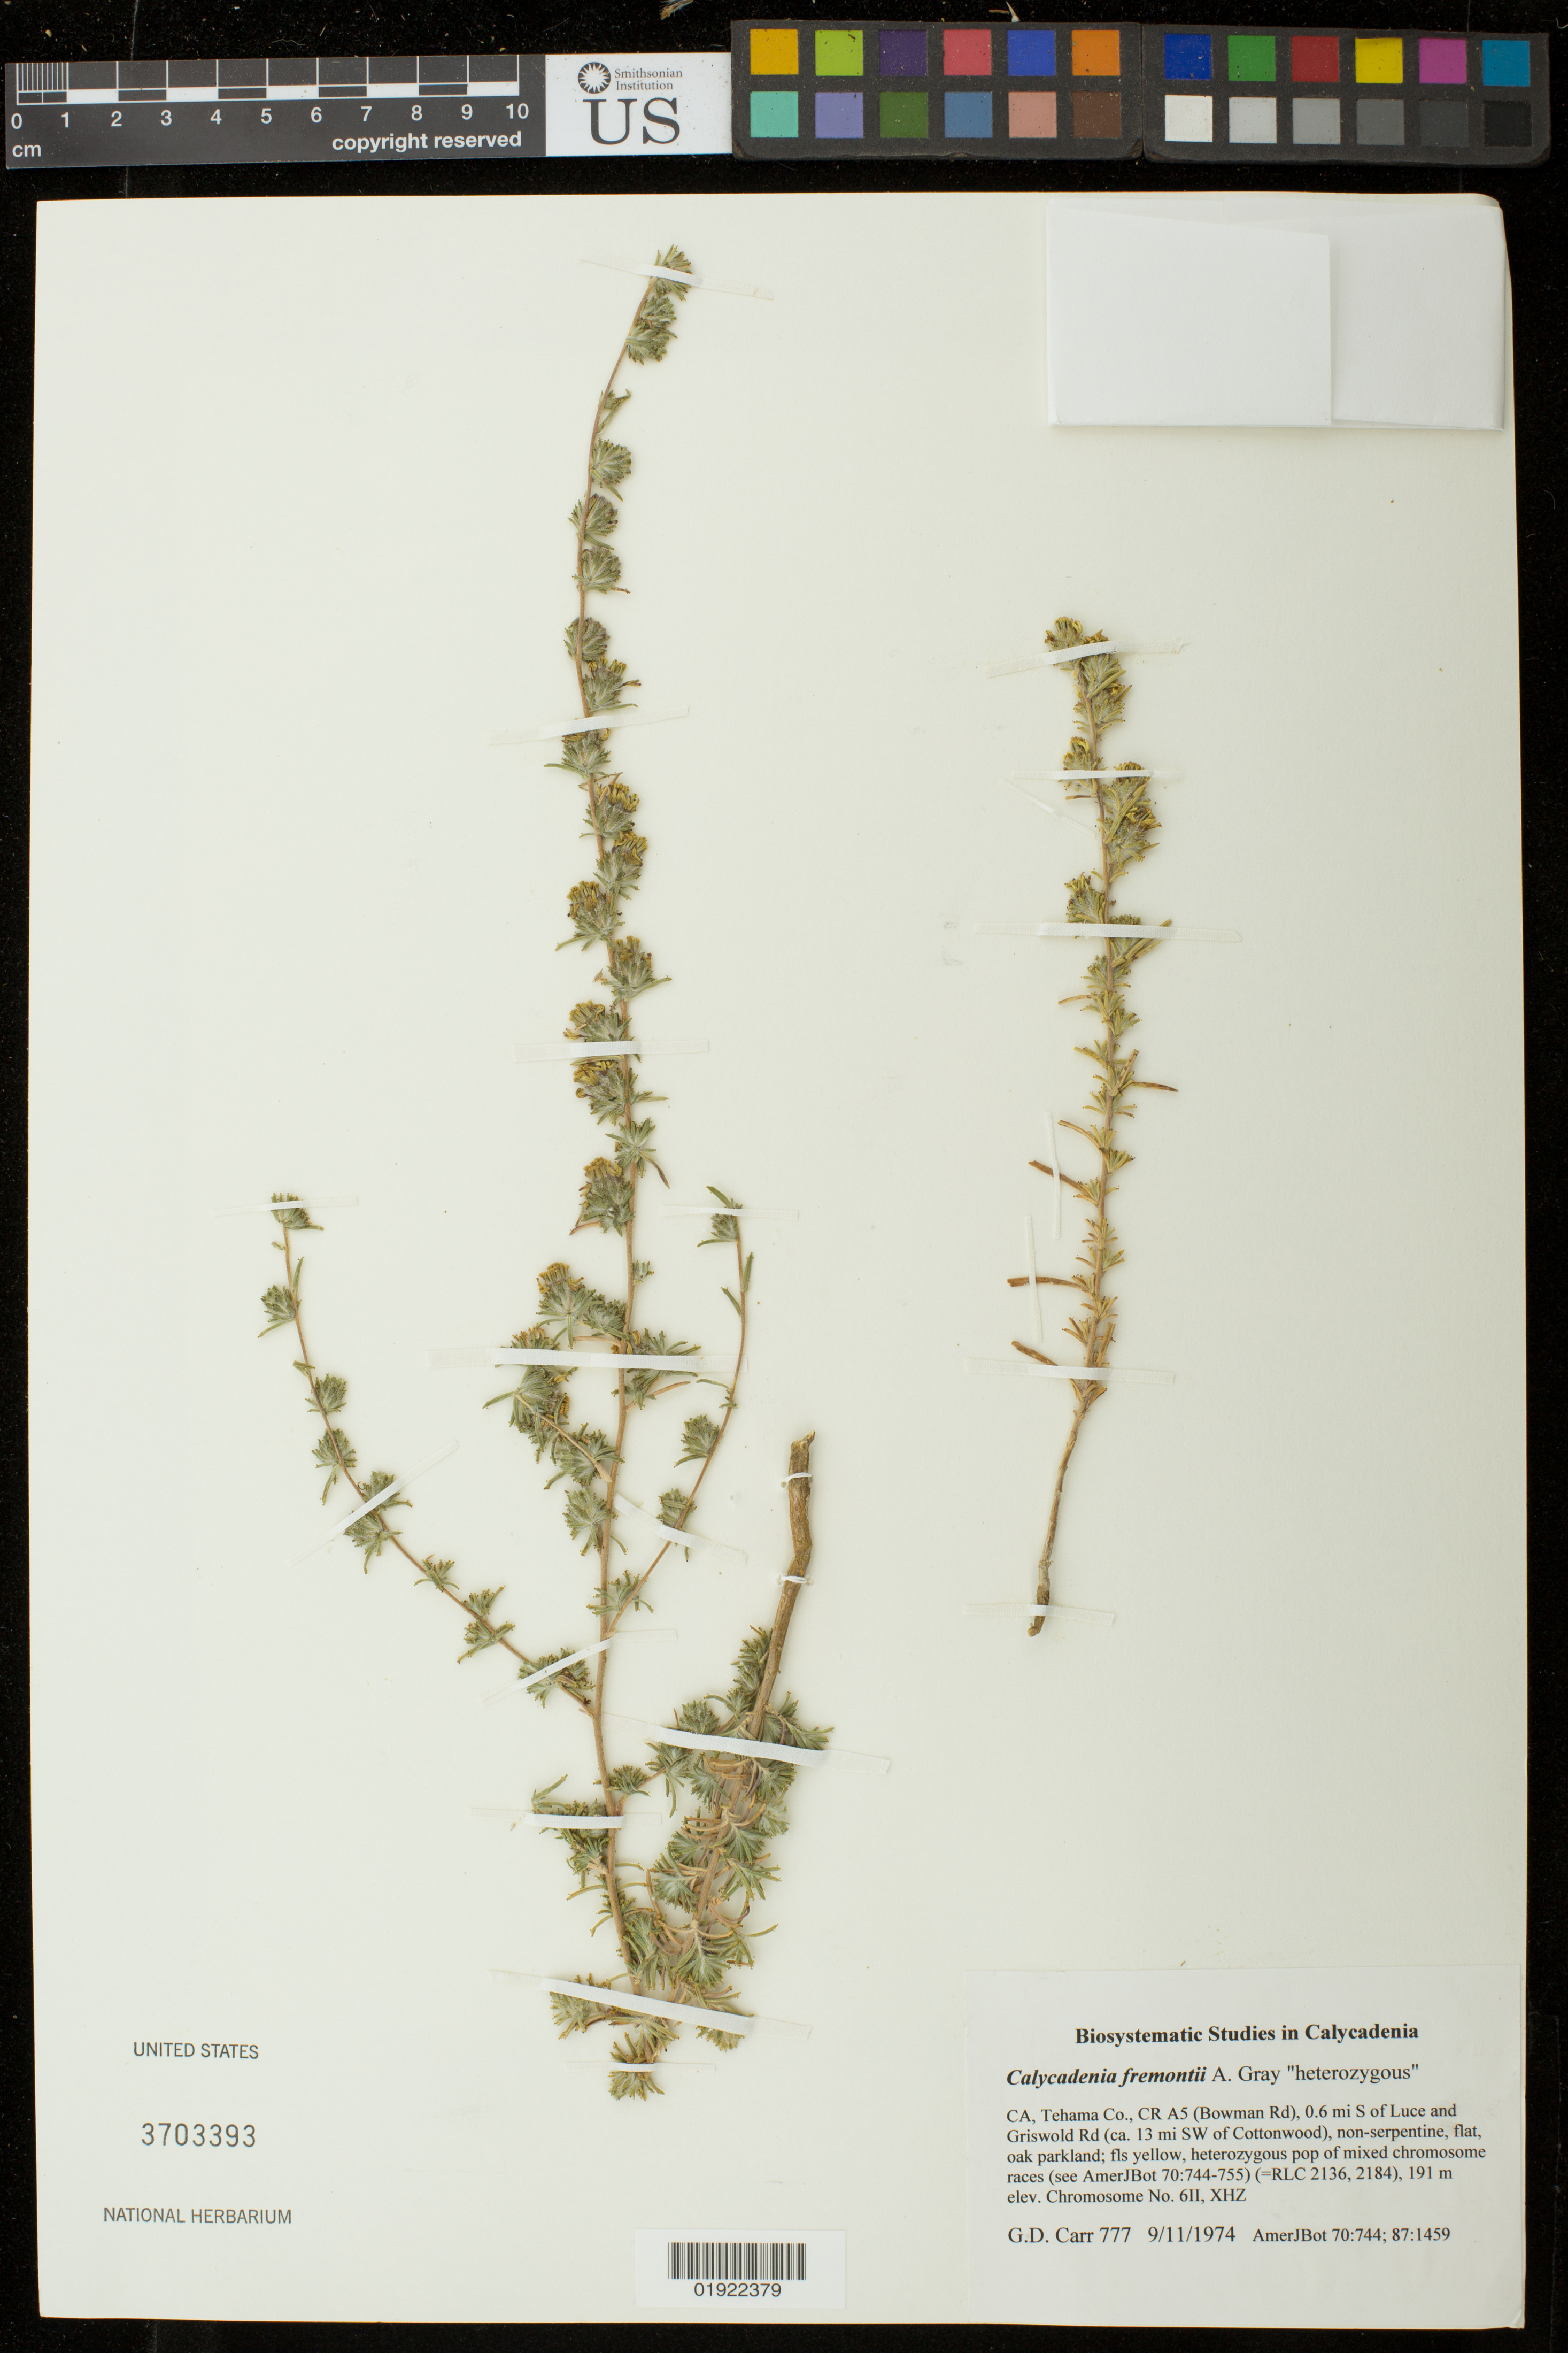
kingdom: Plantae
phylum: Tracheophyta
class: Magnoliopsida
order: Asterales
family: Asteraceae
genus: Calycadenia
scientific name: Calycadenia fremontii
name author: A. Gray in Emory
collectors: G. Carr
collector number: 777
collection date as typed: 9/11/1974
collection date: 1974-09-11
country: United States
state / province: California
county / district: Tehama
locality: CR A5 (Bowman Rd), 0.6 mi S of Luce and Griswold Rd (ca. 13 mi SW of Cottonwood)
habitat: non-serpentine, flat, oak parkland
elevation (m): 191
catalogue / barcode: US 3703393